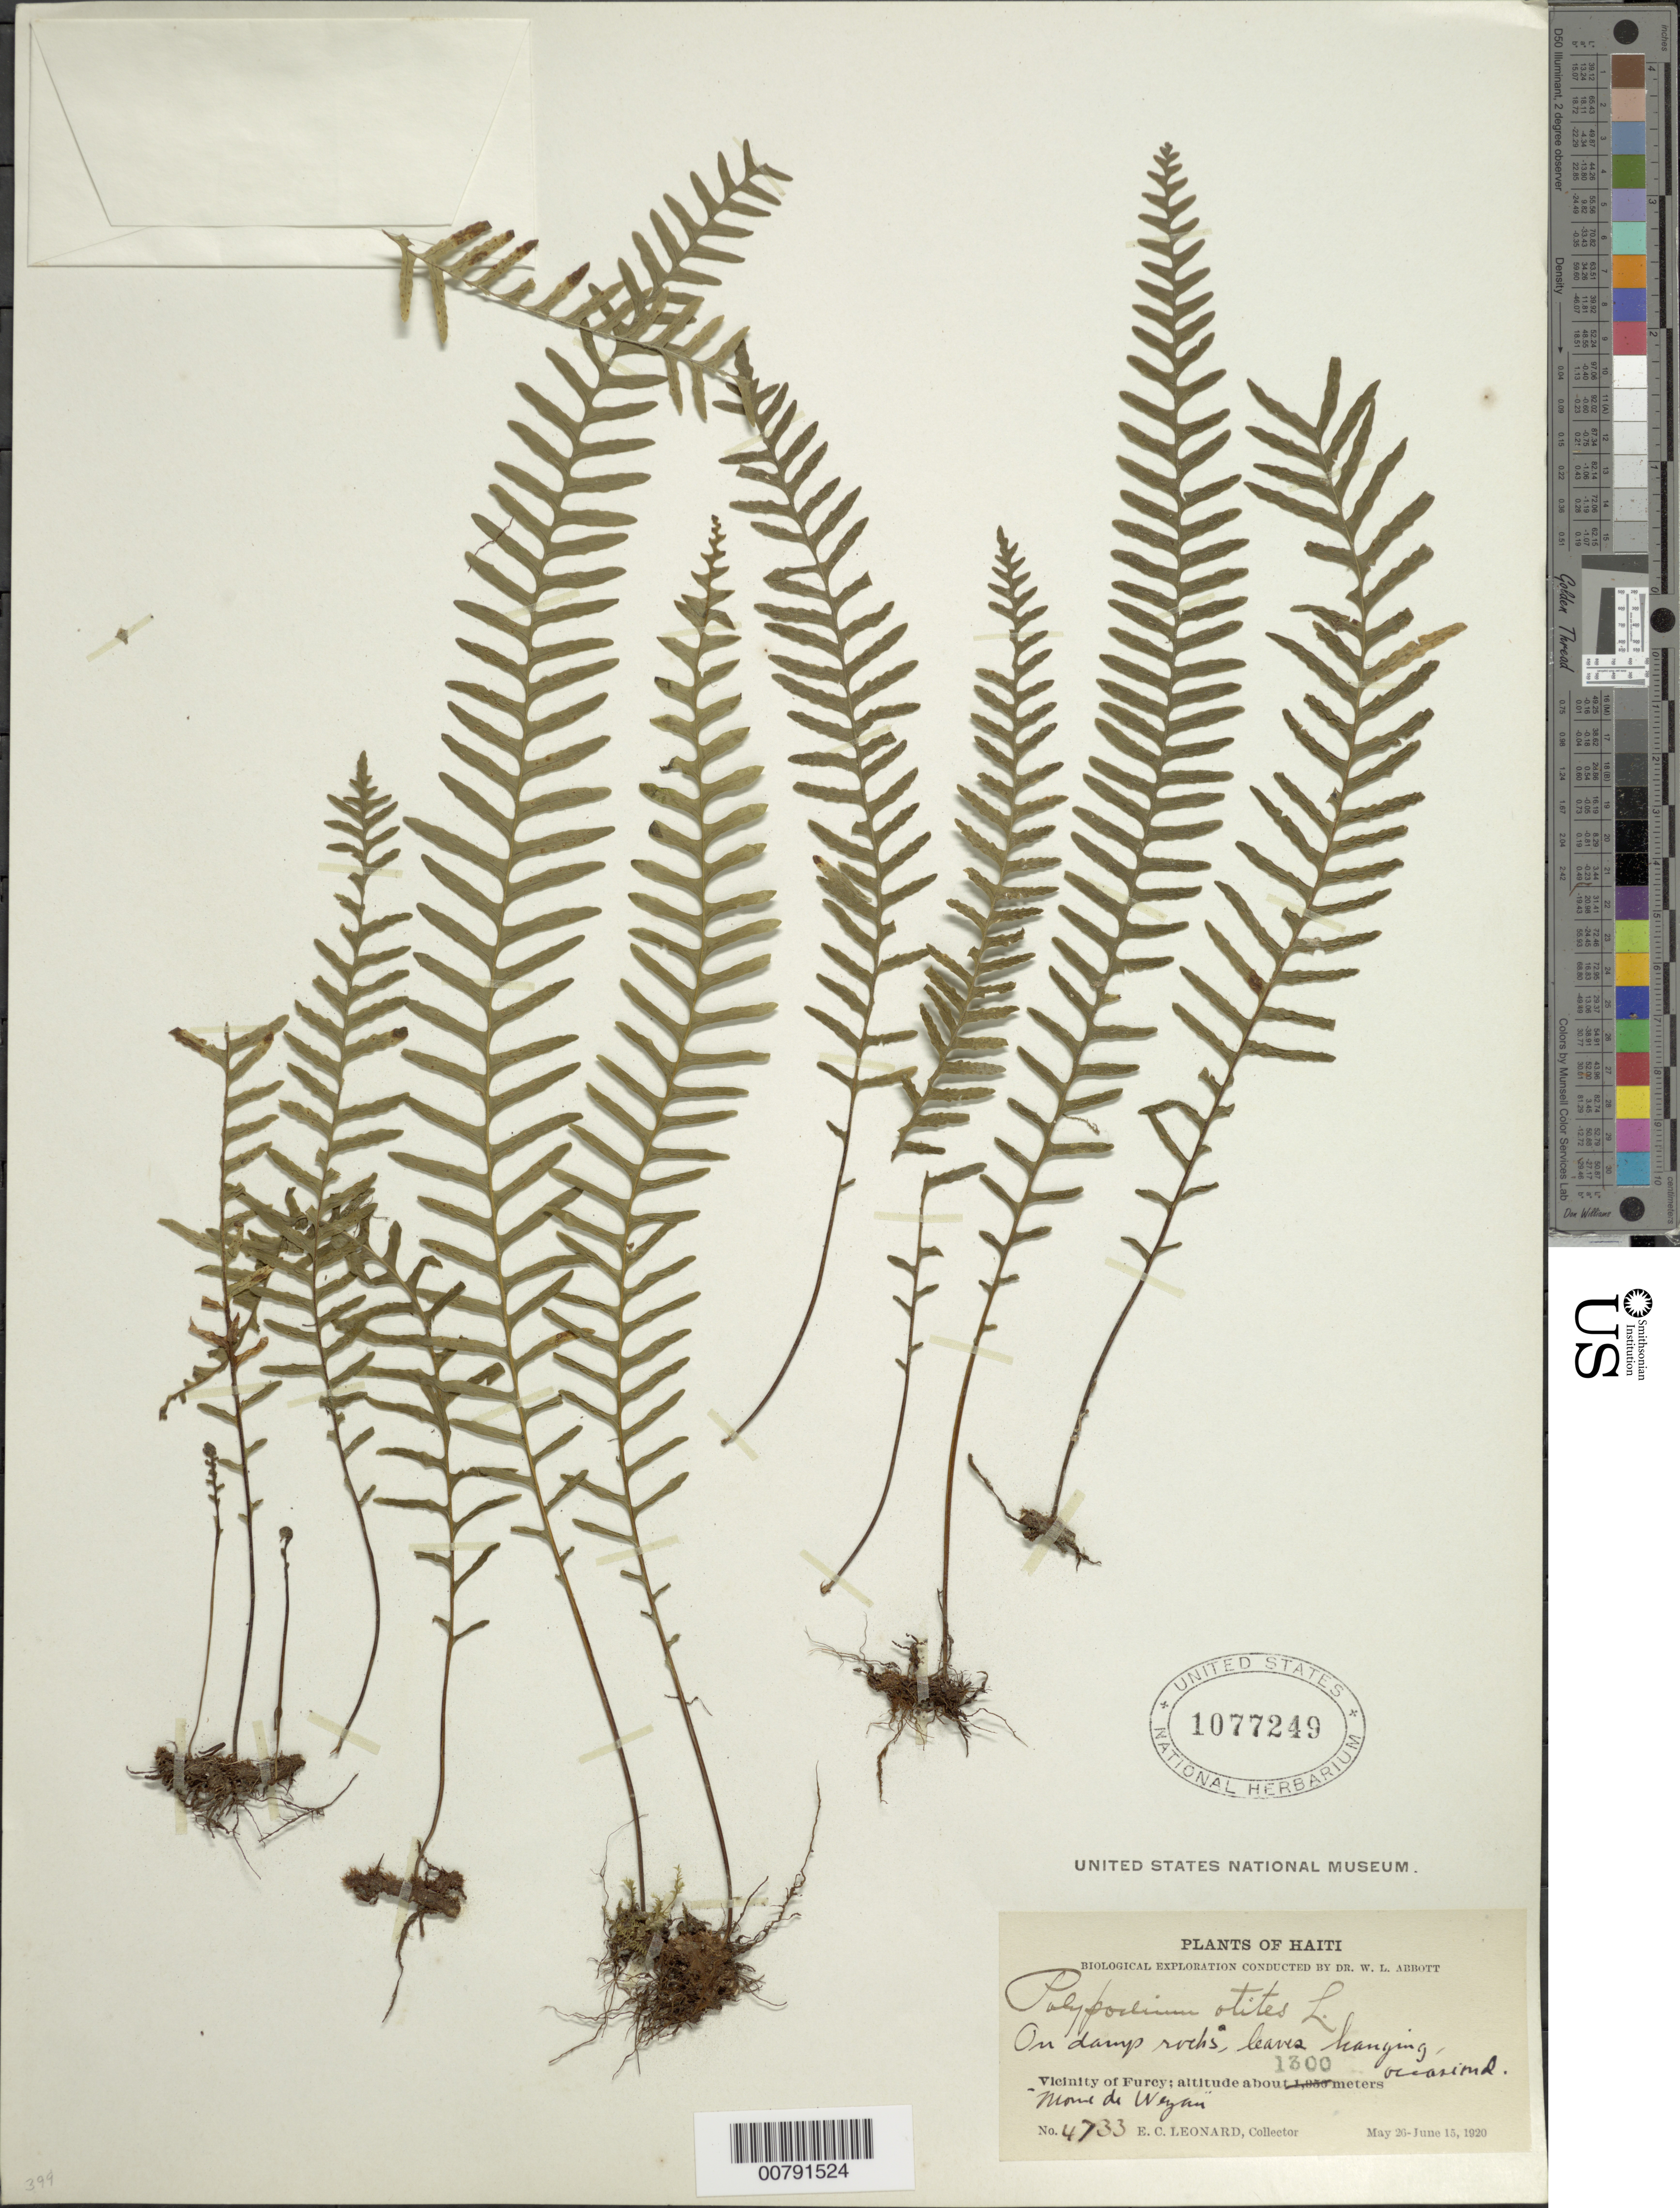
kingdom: Plantae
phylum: Tracheophyta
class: Polypodiopsida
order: Polypodiales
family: Polypodiaceae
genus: Polypodium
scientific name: Polypodium otites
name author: L.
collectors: E. C. Leonard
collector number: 4733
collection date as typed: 26 May 1920 15 Jun 1920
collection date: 1920-05-26/1920-06-15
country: Haiti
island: Hispaniola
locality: Furcy vicinity, Morne de Weyan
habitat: On damp rocks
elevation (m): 1300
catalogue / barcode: US 1077249